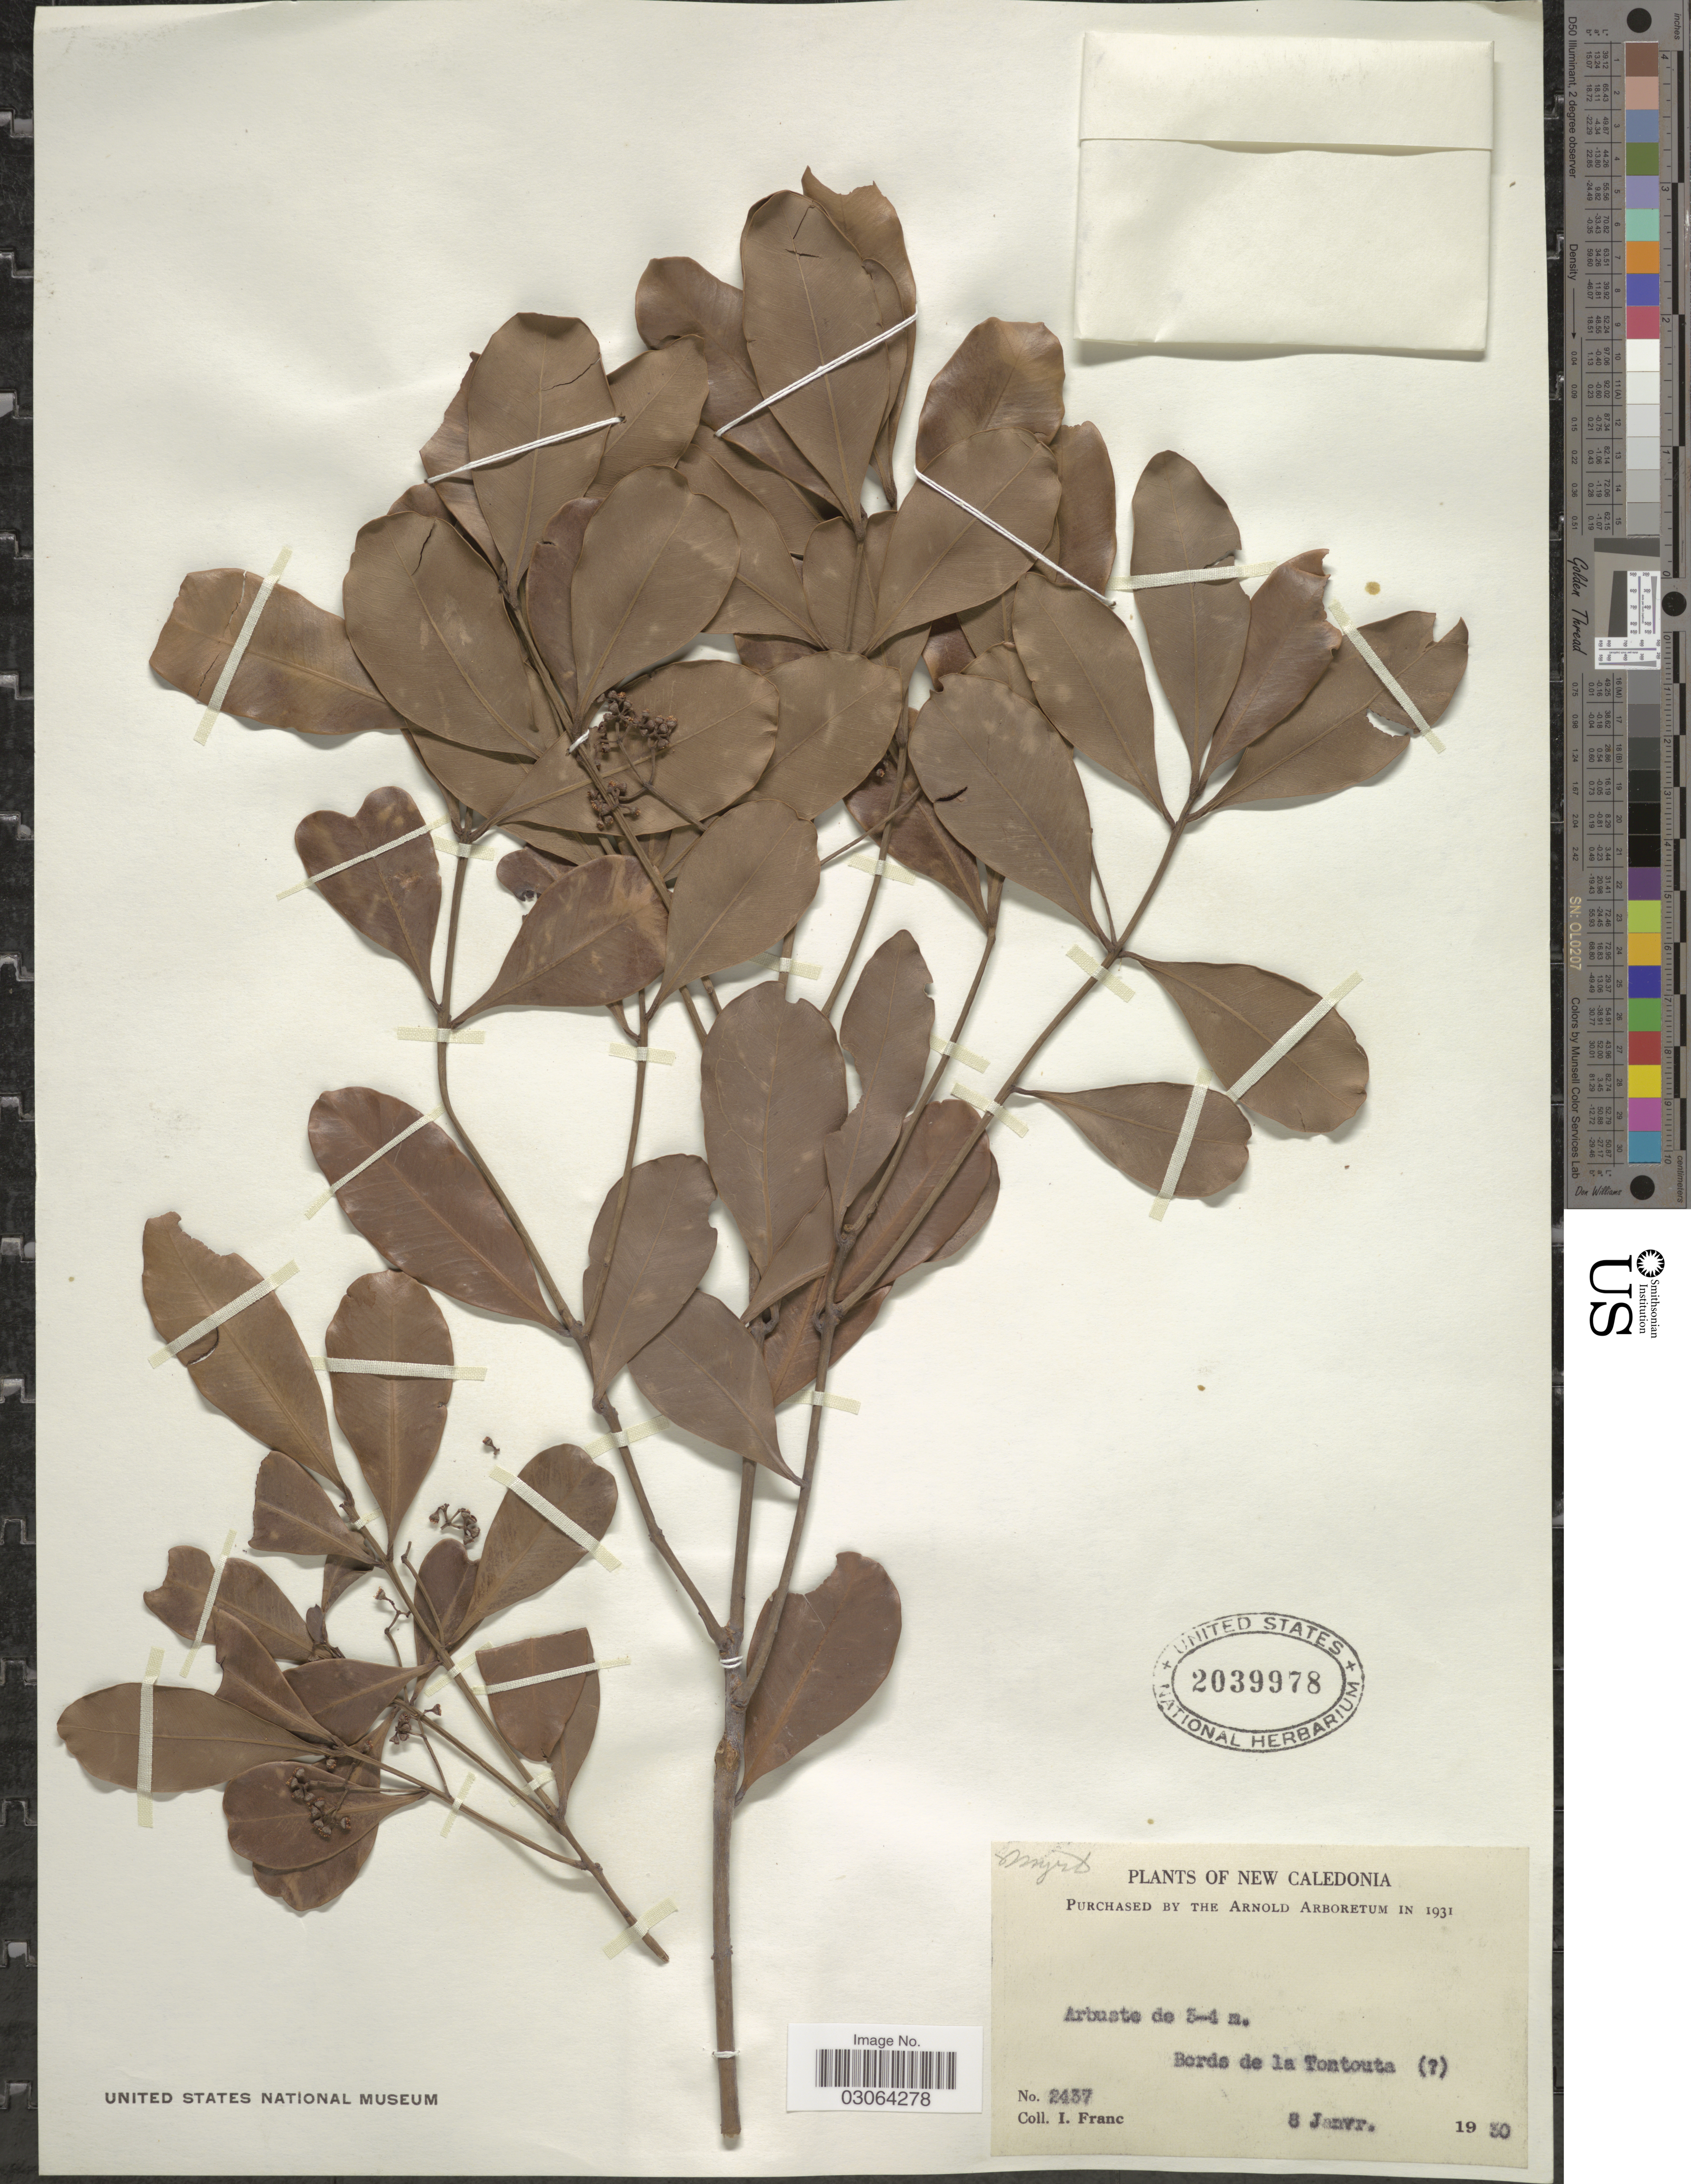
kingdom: Plantae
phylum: Tracheophyta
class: Magnoliopsida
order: Myrtales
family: Myrtaceae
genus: Syzygium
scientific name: Syzygium francii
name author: (Guillaumin) N. Snow et al.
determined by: Munzinger, J. K.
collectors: I. Franc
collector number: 2437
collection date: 1930-01-08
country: New Caledonia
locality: Bords de la Tontouta.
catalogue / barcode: US 2039978